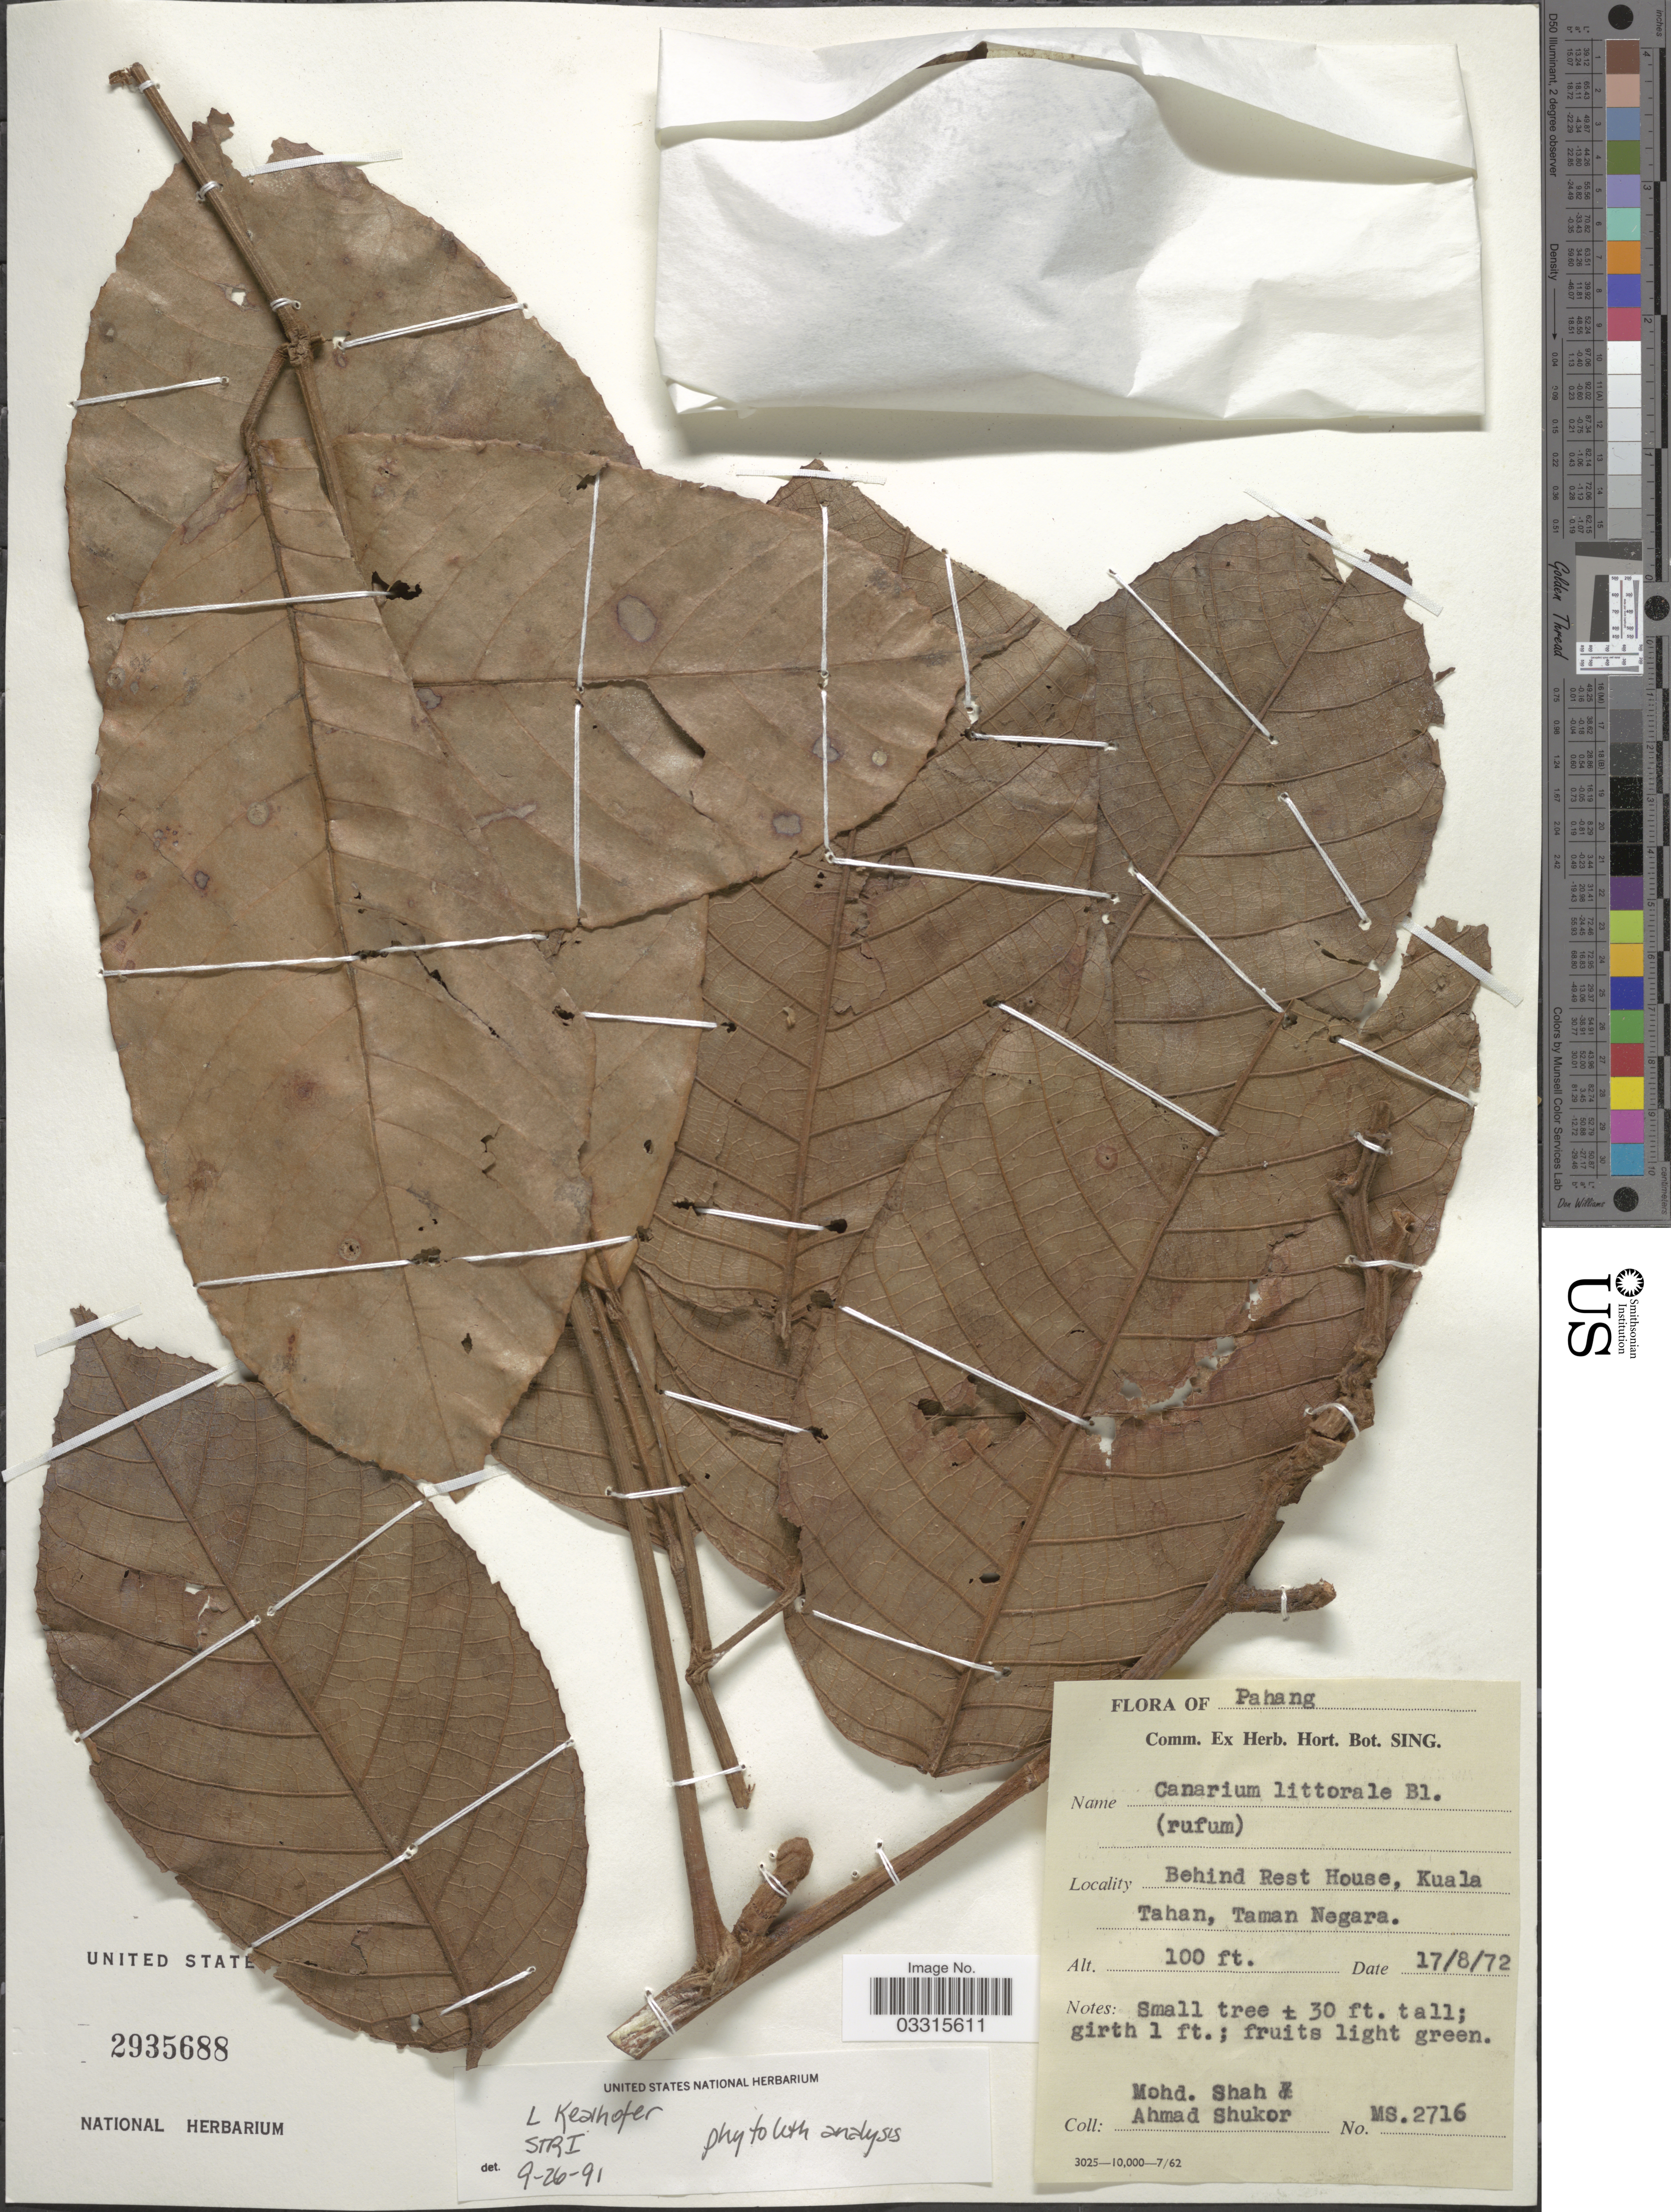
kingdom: Plantae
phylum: Tracheophyta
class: Magnoliopsida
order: Sapindales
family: Burseraceae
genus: Canarium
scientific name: Canarium littorale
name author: Blume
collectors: M. Shah & A. Shukor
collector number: MS 2716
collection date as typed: Transcribed d/m/y: 17/8/72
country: Malaysia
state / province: Pahang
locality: Behind Rest House, Kuala Tahan, Taman Negara.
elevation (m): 30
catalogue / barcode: US 2935688